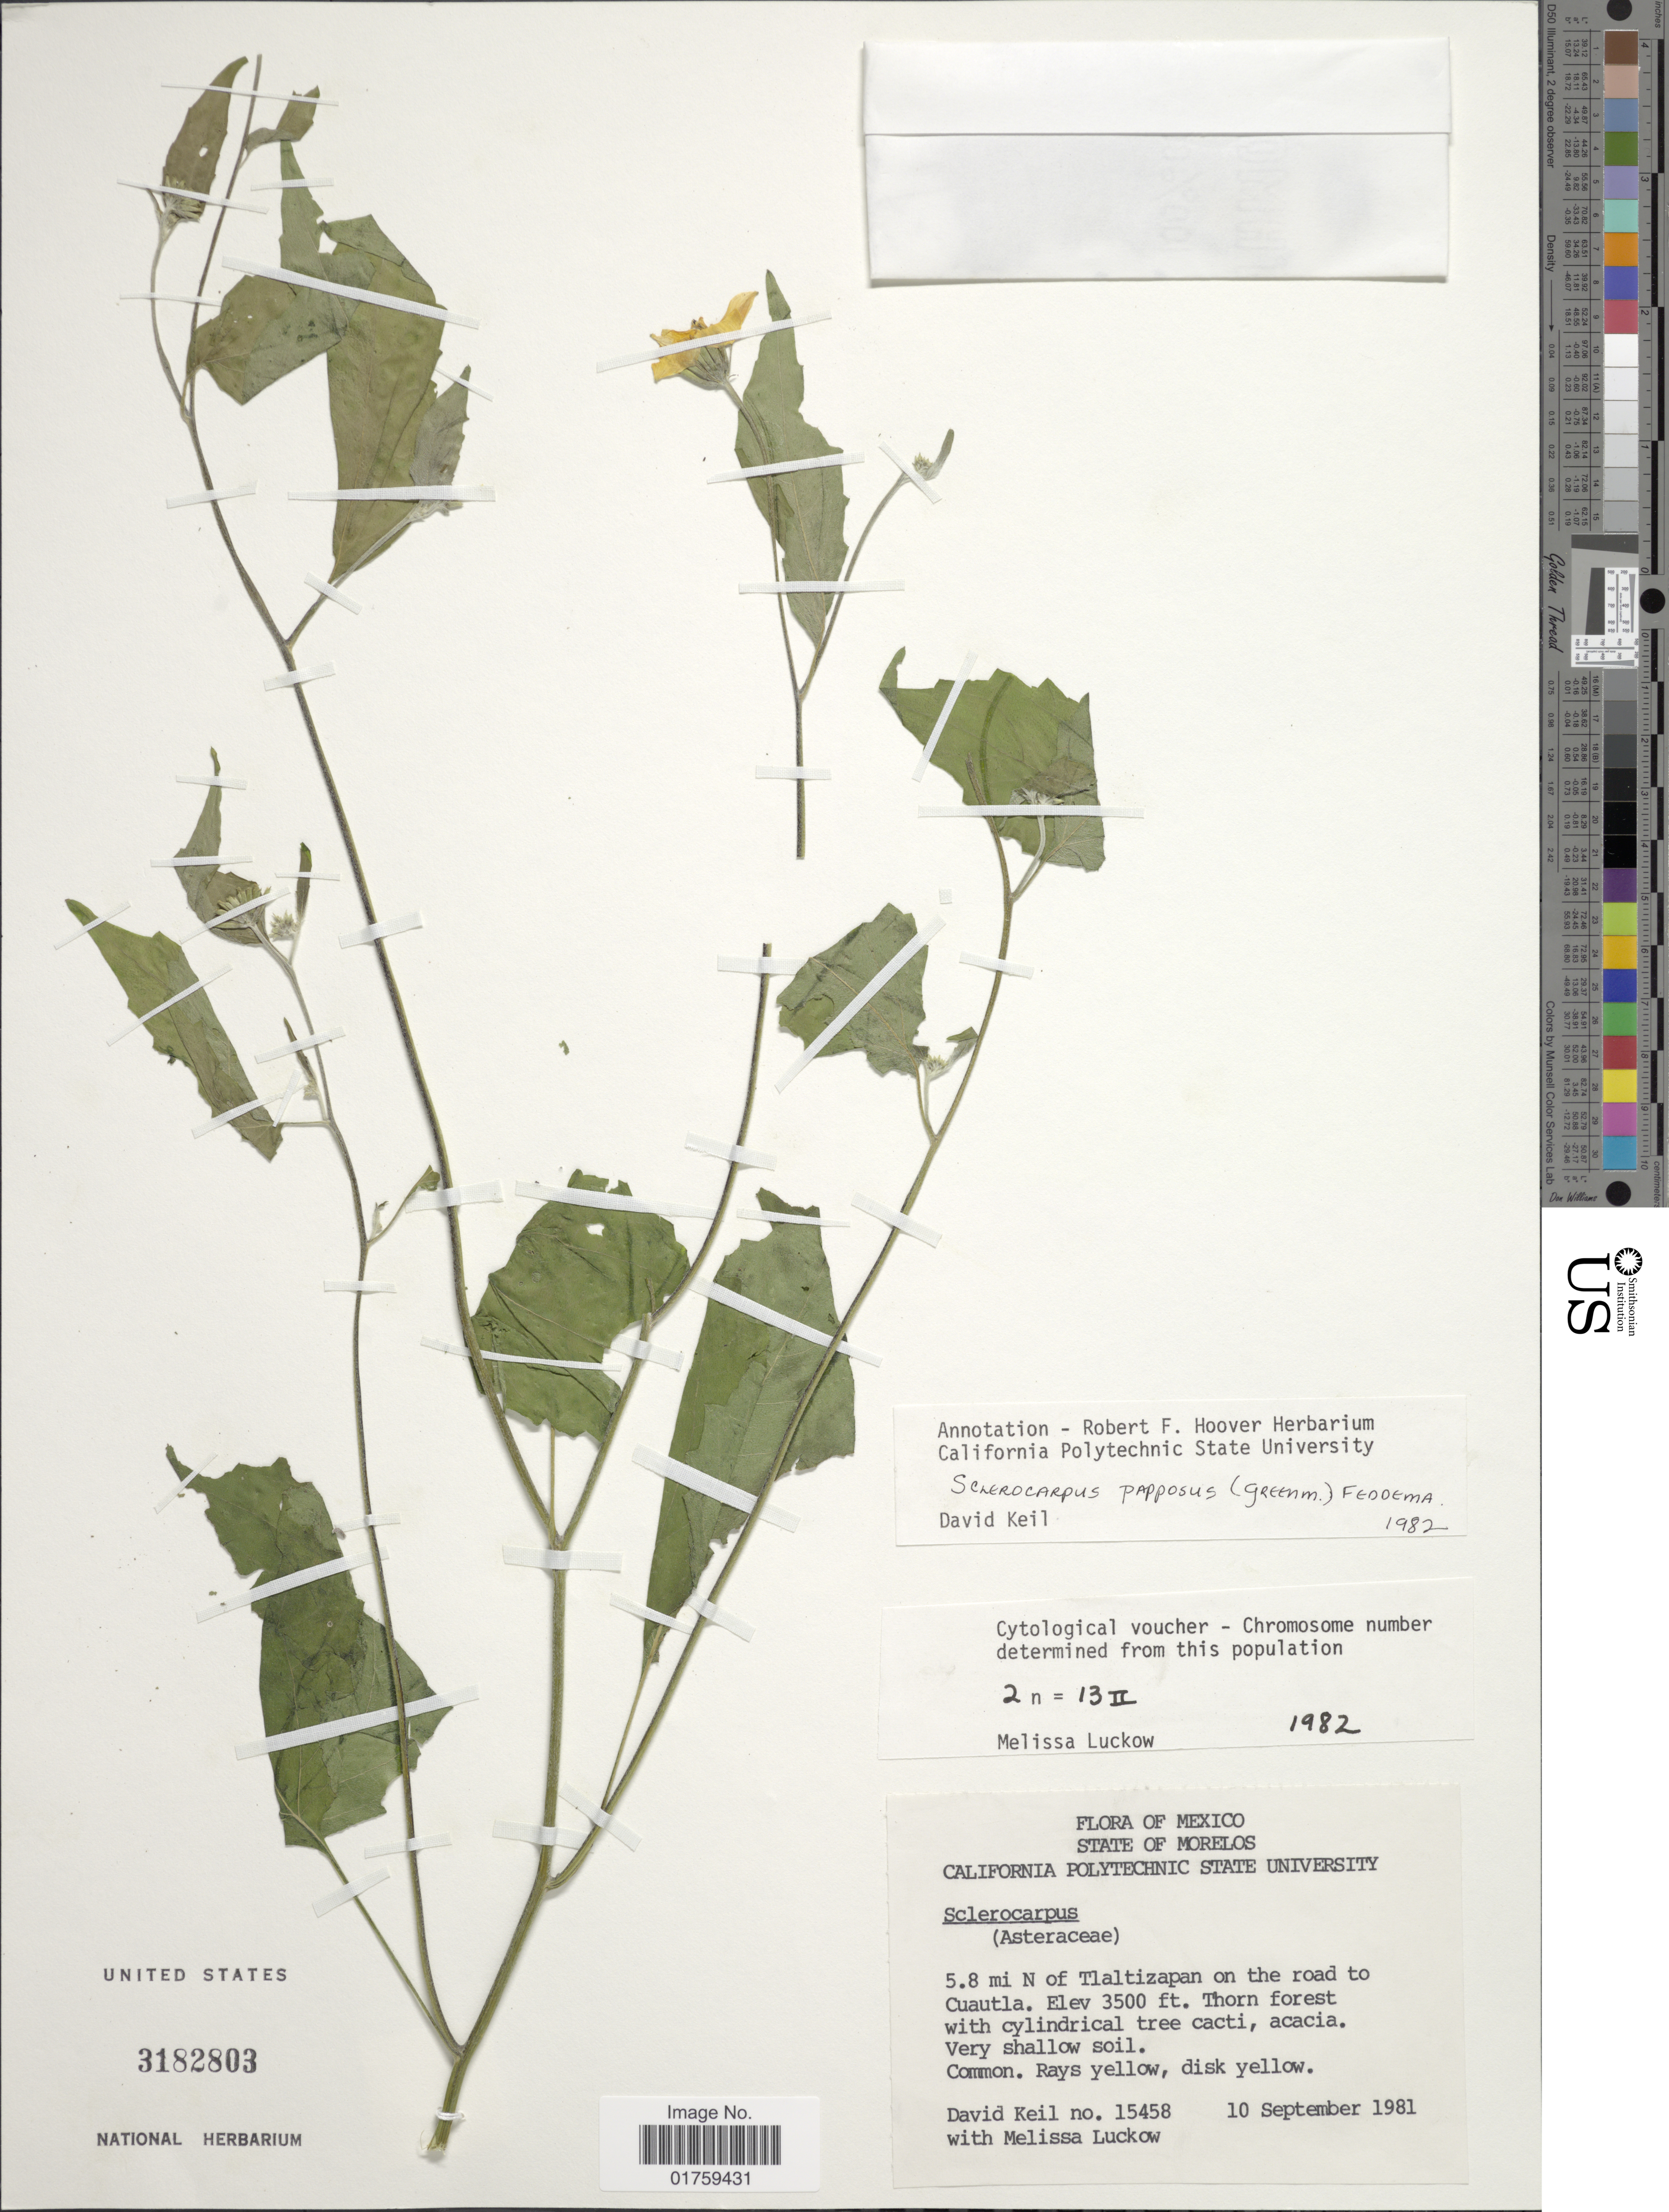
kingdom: Plantae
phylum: Tracheophyta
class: Magnoliopsida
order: Asterales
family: Asteraceae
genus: Sclerocarpus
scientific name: Sclerocarpus papposus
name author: (Greenm.) Feddema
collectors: D. J. Keil & M. A. Luckow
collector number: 15458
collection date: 1981-09-10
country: Mexico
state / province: Morelos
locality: State of Morelos. 5.8 mi n of Tlaltizapan on the road to Cuautla.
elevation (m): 1067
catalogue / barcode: US 3182803